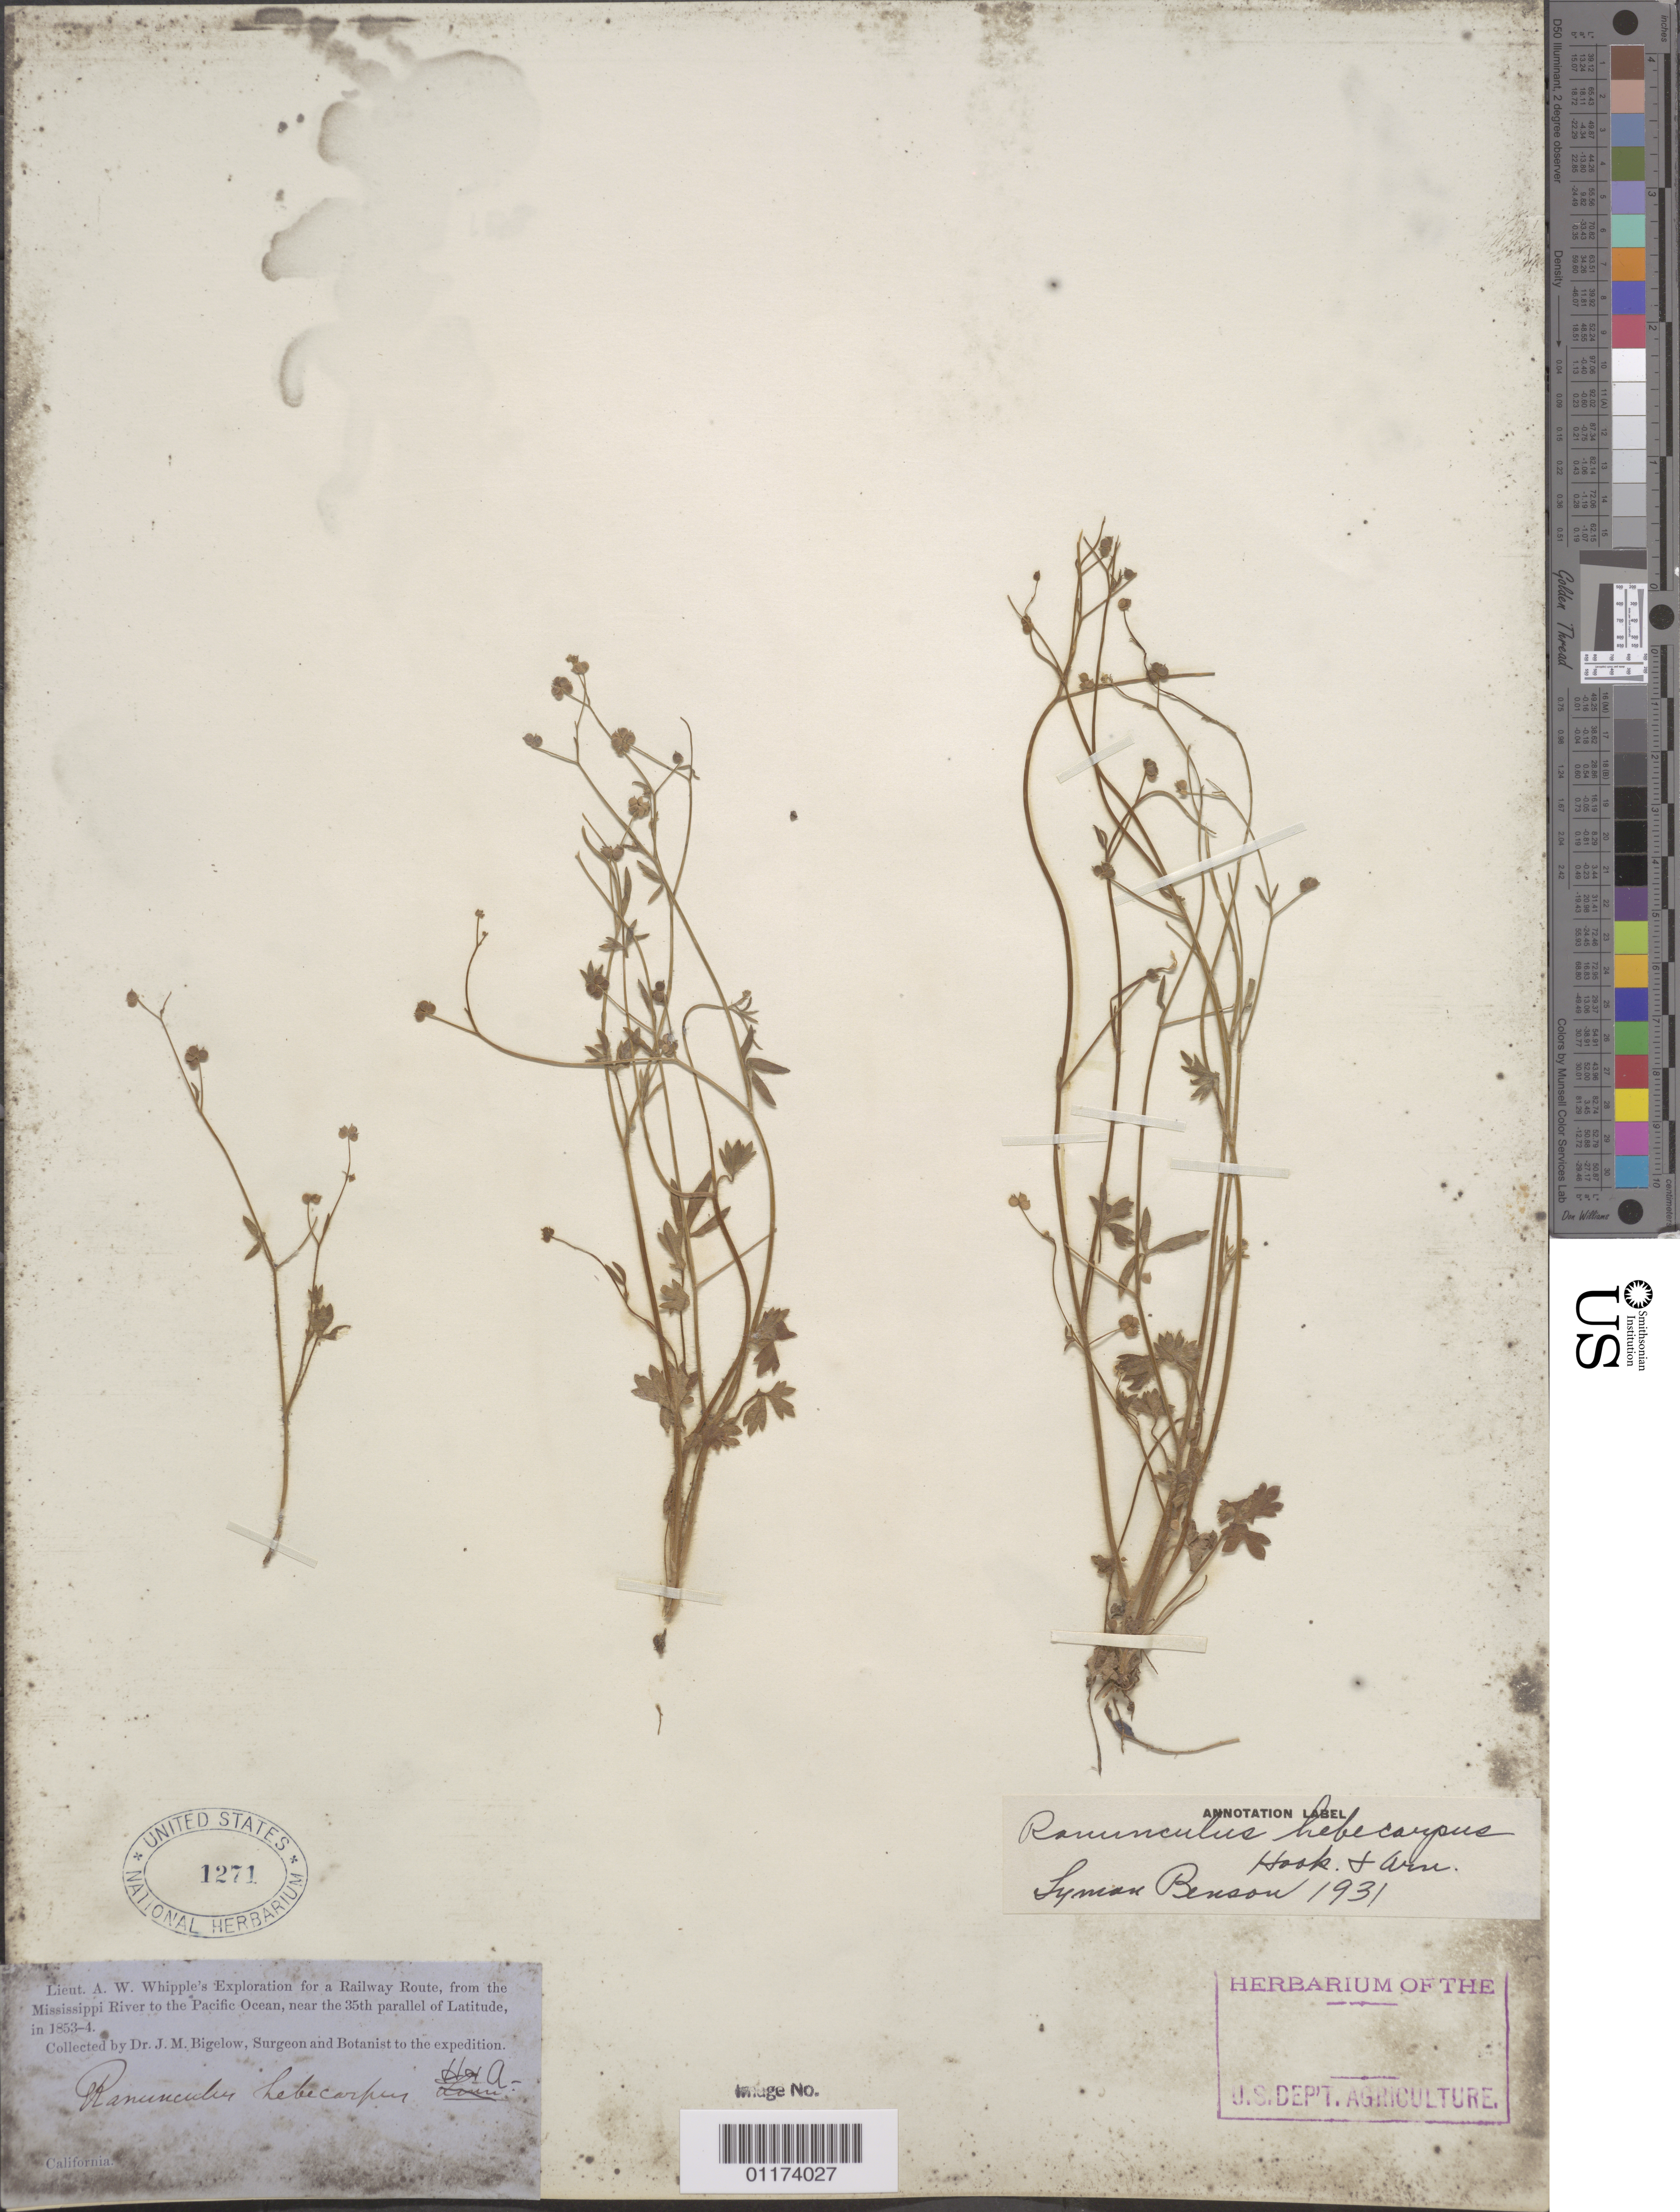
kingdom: Plantae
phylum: Tracheophyta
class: Magnoliopsida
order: Ranunculales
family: Ranunculaceae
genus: Ranunculus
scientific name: Ranunculus hebecarpus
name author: Hook. & Arn.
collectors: J. M. Bigelow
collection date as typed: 1853 to -- --- 1854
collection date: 1853/1854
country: United States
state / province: California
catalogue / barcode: US 1271